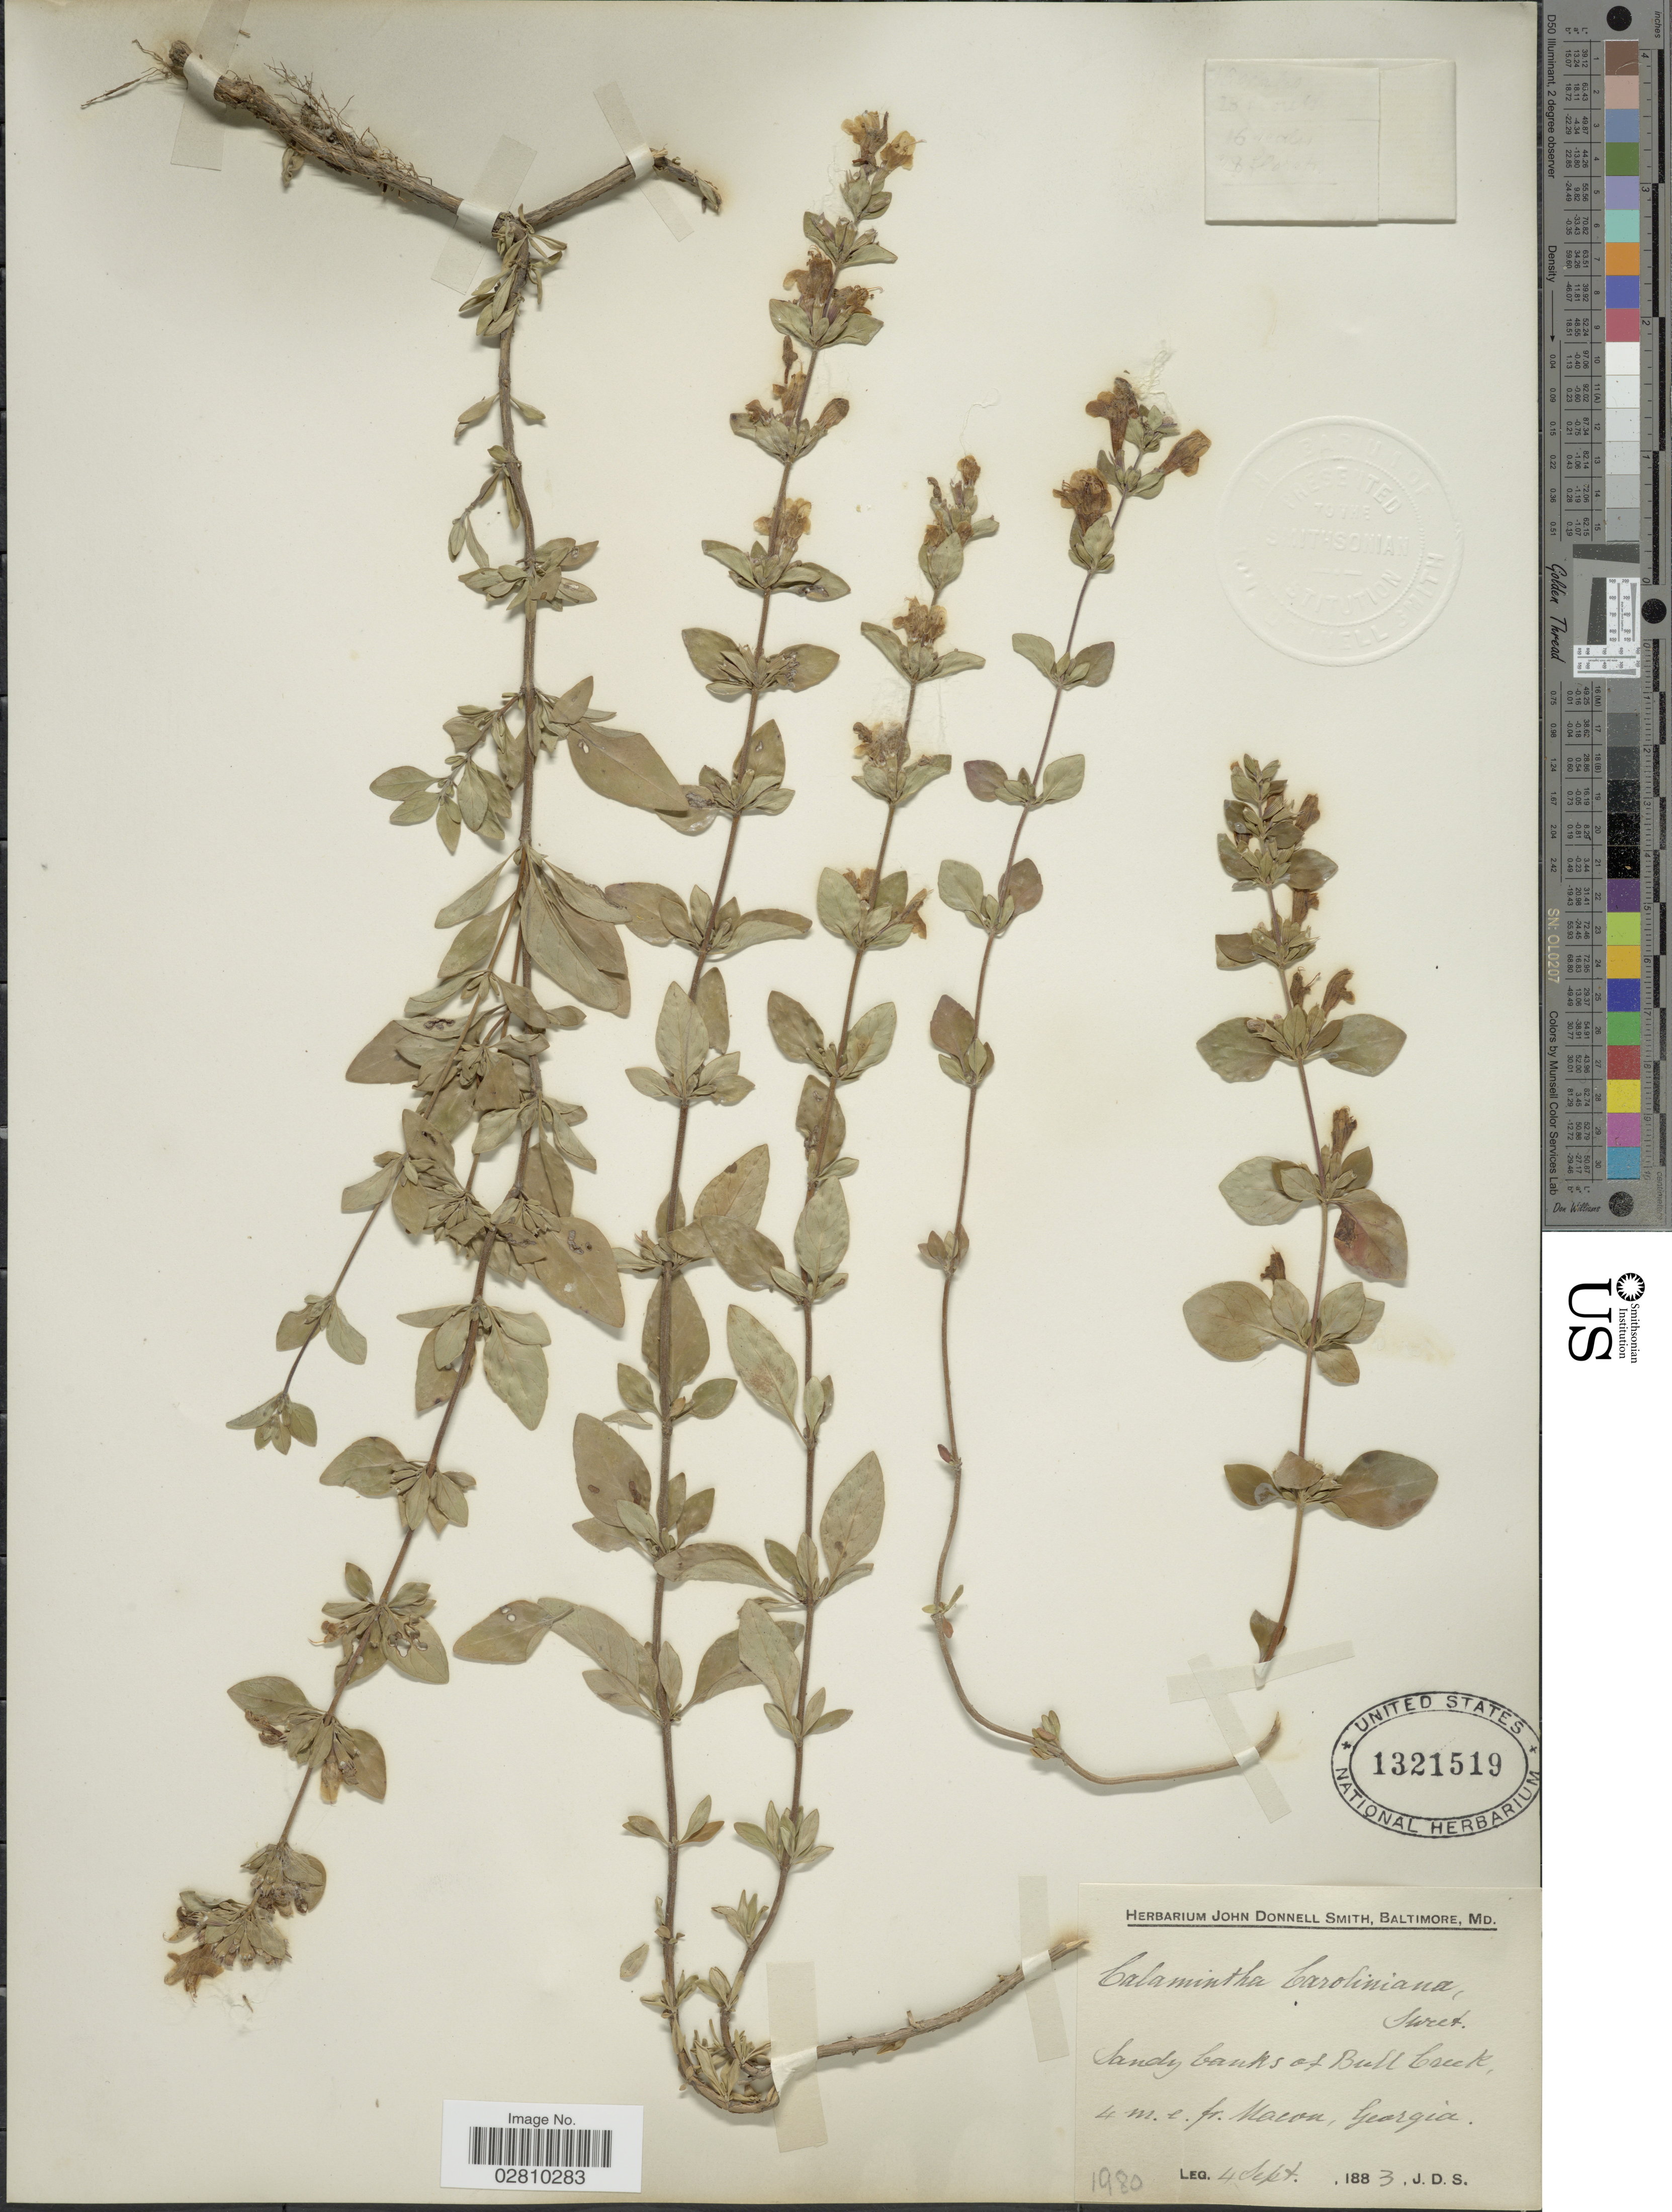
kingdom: Plantae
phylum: Tracheophyta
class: Magnoliopsida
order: Lamiales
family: Lamiaceae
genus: Clinopodium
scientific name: Clinopodium carolinianum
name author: Mill.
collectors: J. Donnell Smith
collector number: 1980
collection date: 1883-09-04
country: United States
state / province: Georgia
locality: Sandy banks of Bull Creek, 4 m.e. fr. Macou, Georgia.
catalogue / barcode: US 1321519